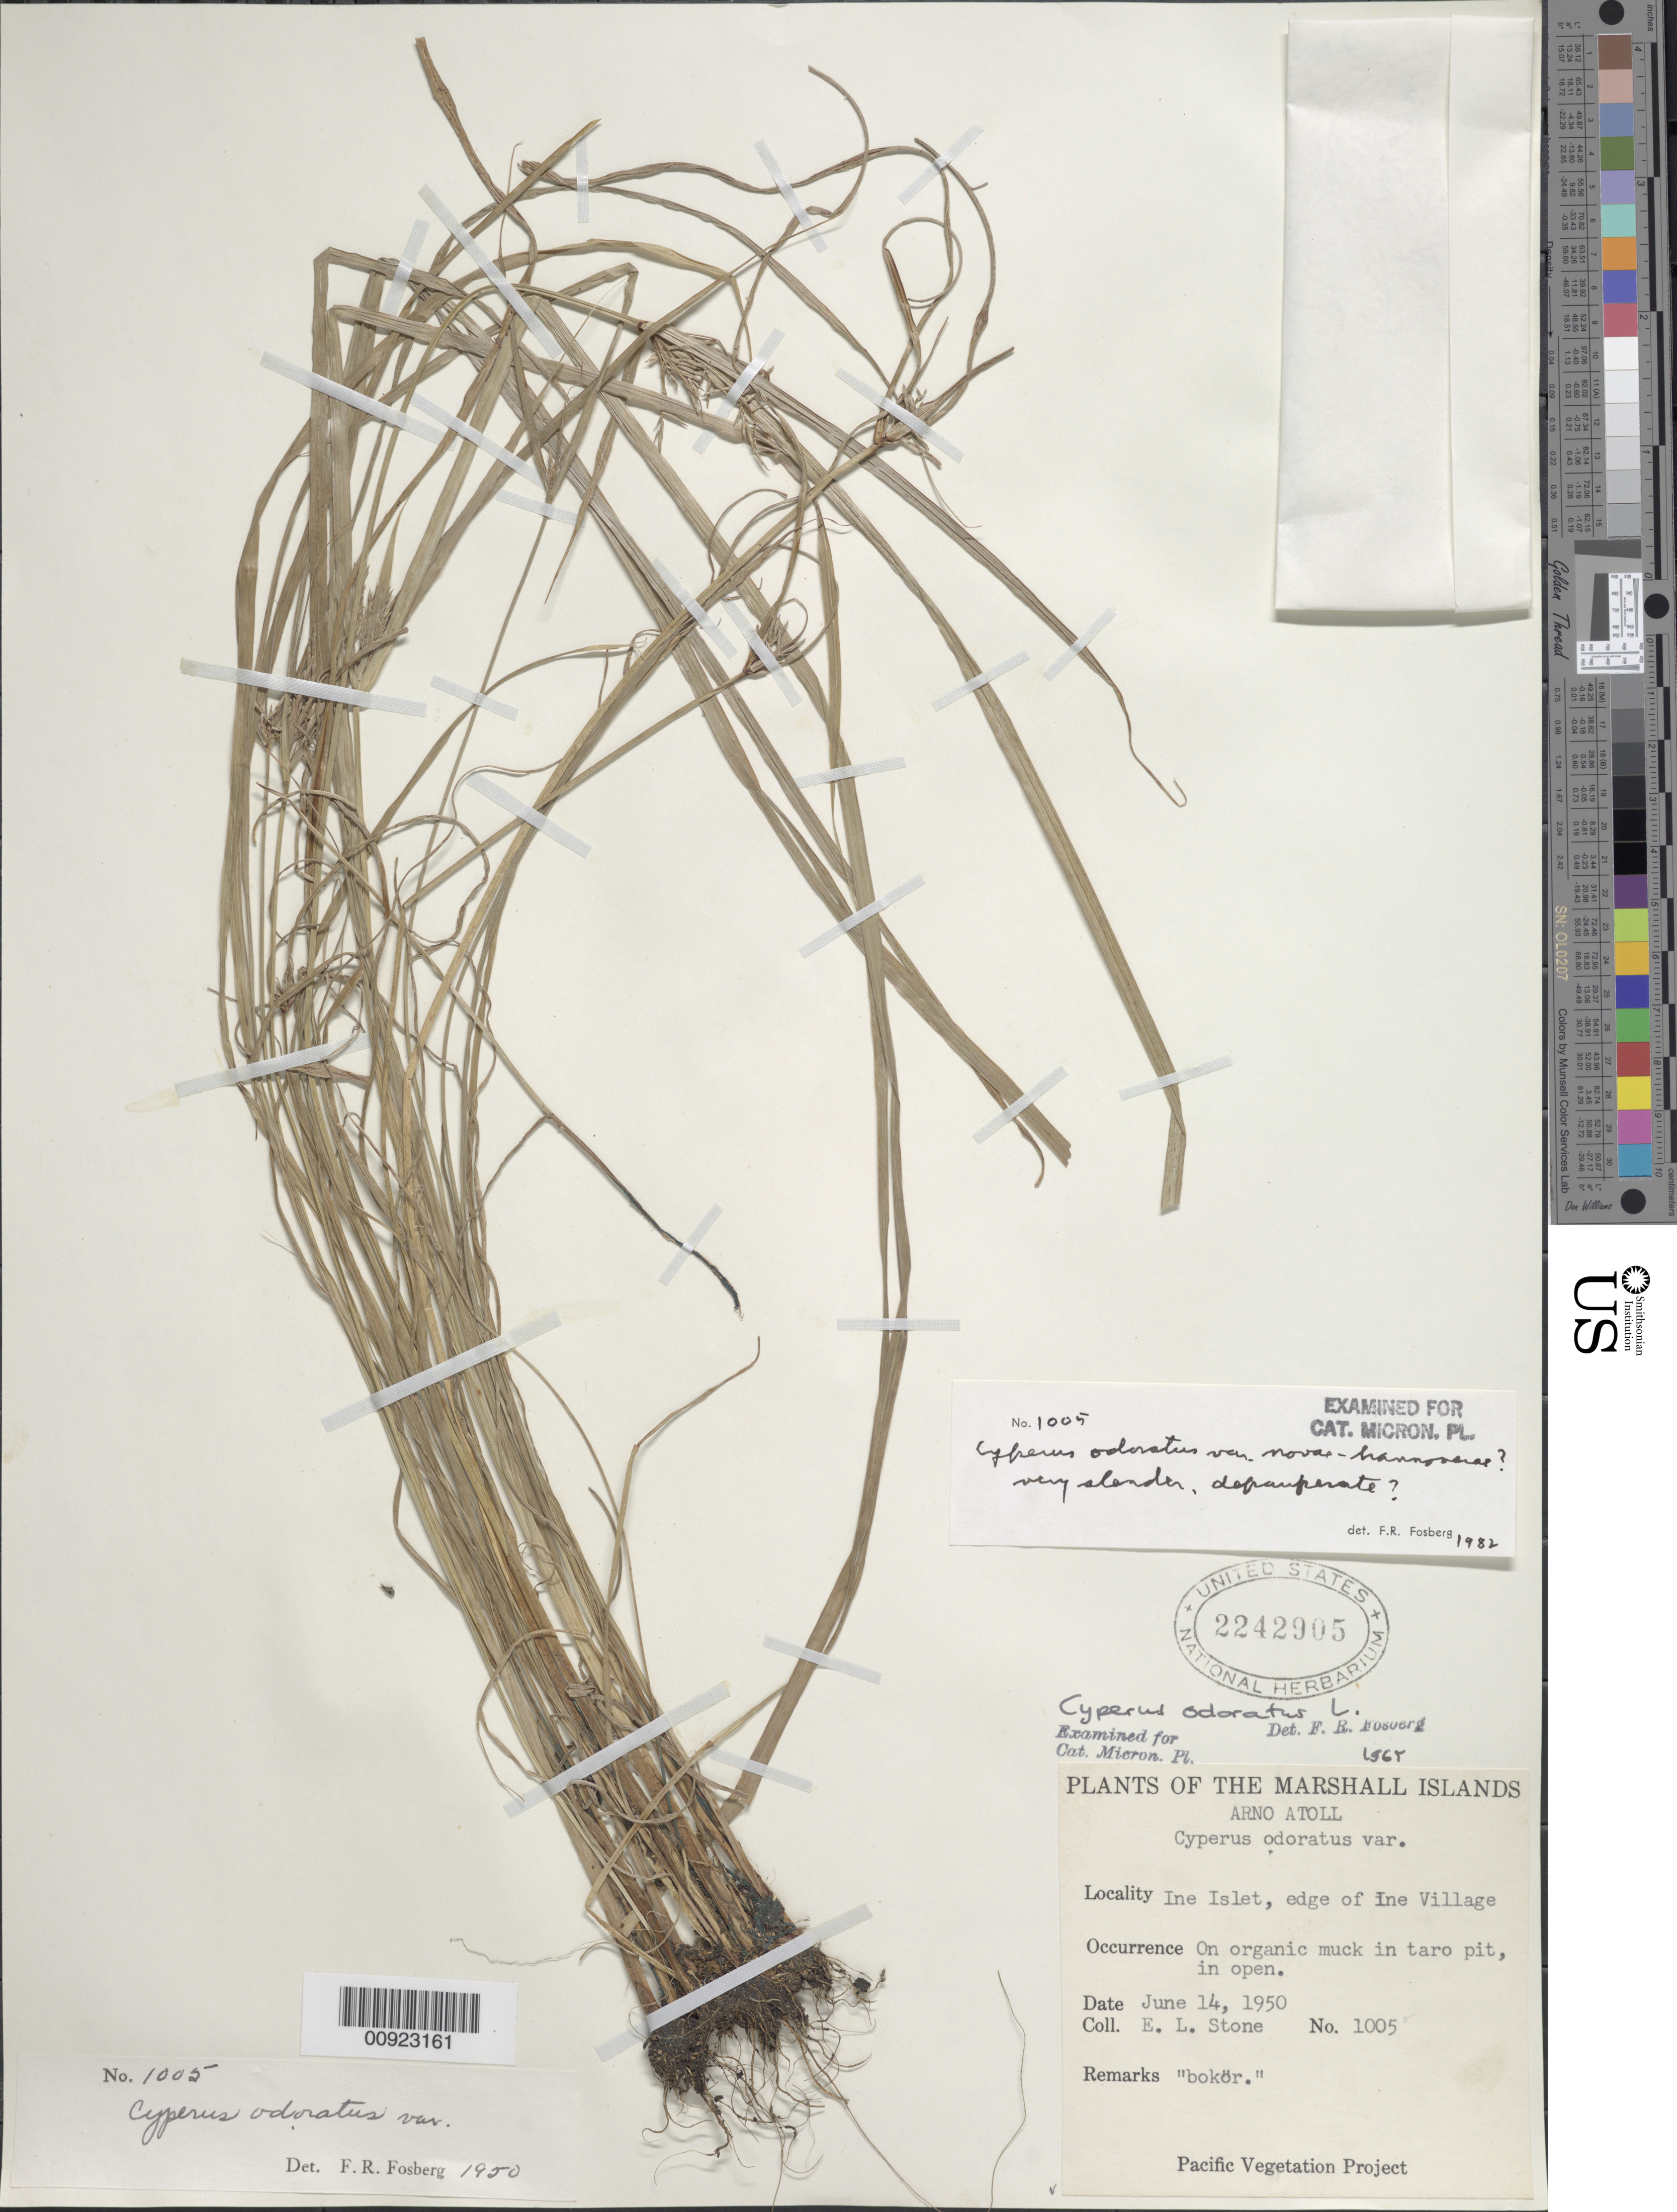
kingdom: Plantae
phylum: Tracheophyta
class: Liliopsida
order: Poales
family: Cyperaceae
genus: Cyperus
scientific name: Cyperus odoratus var. novae-hannoverae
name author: (Boeckeler) Sachet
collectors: E. L. Stone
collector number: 1005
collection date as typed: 14 Jun 1950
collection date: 1950-06-14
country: Marshall Islands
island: Arno Atoll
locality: Ine Islet, edge of Ine Village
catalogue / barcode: US 2242905